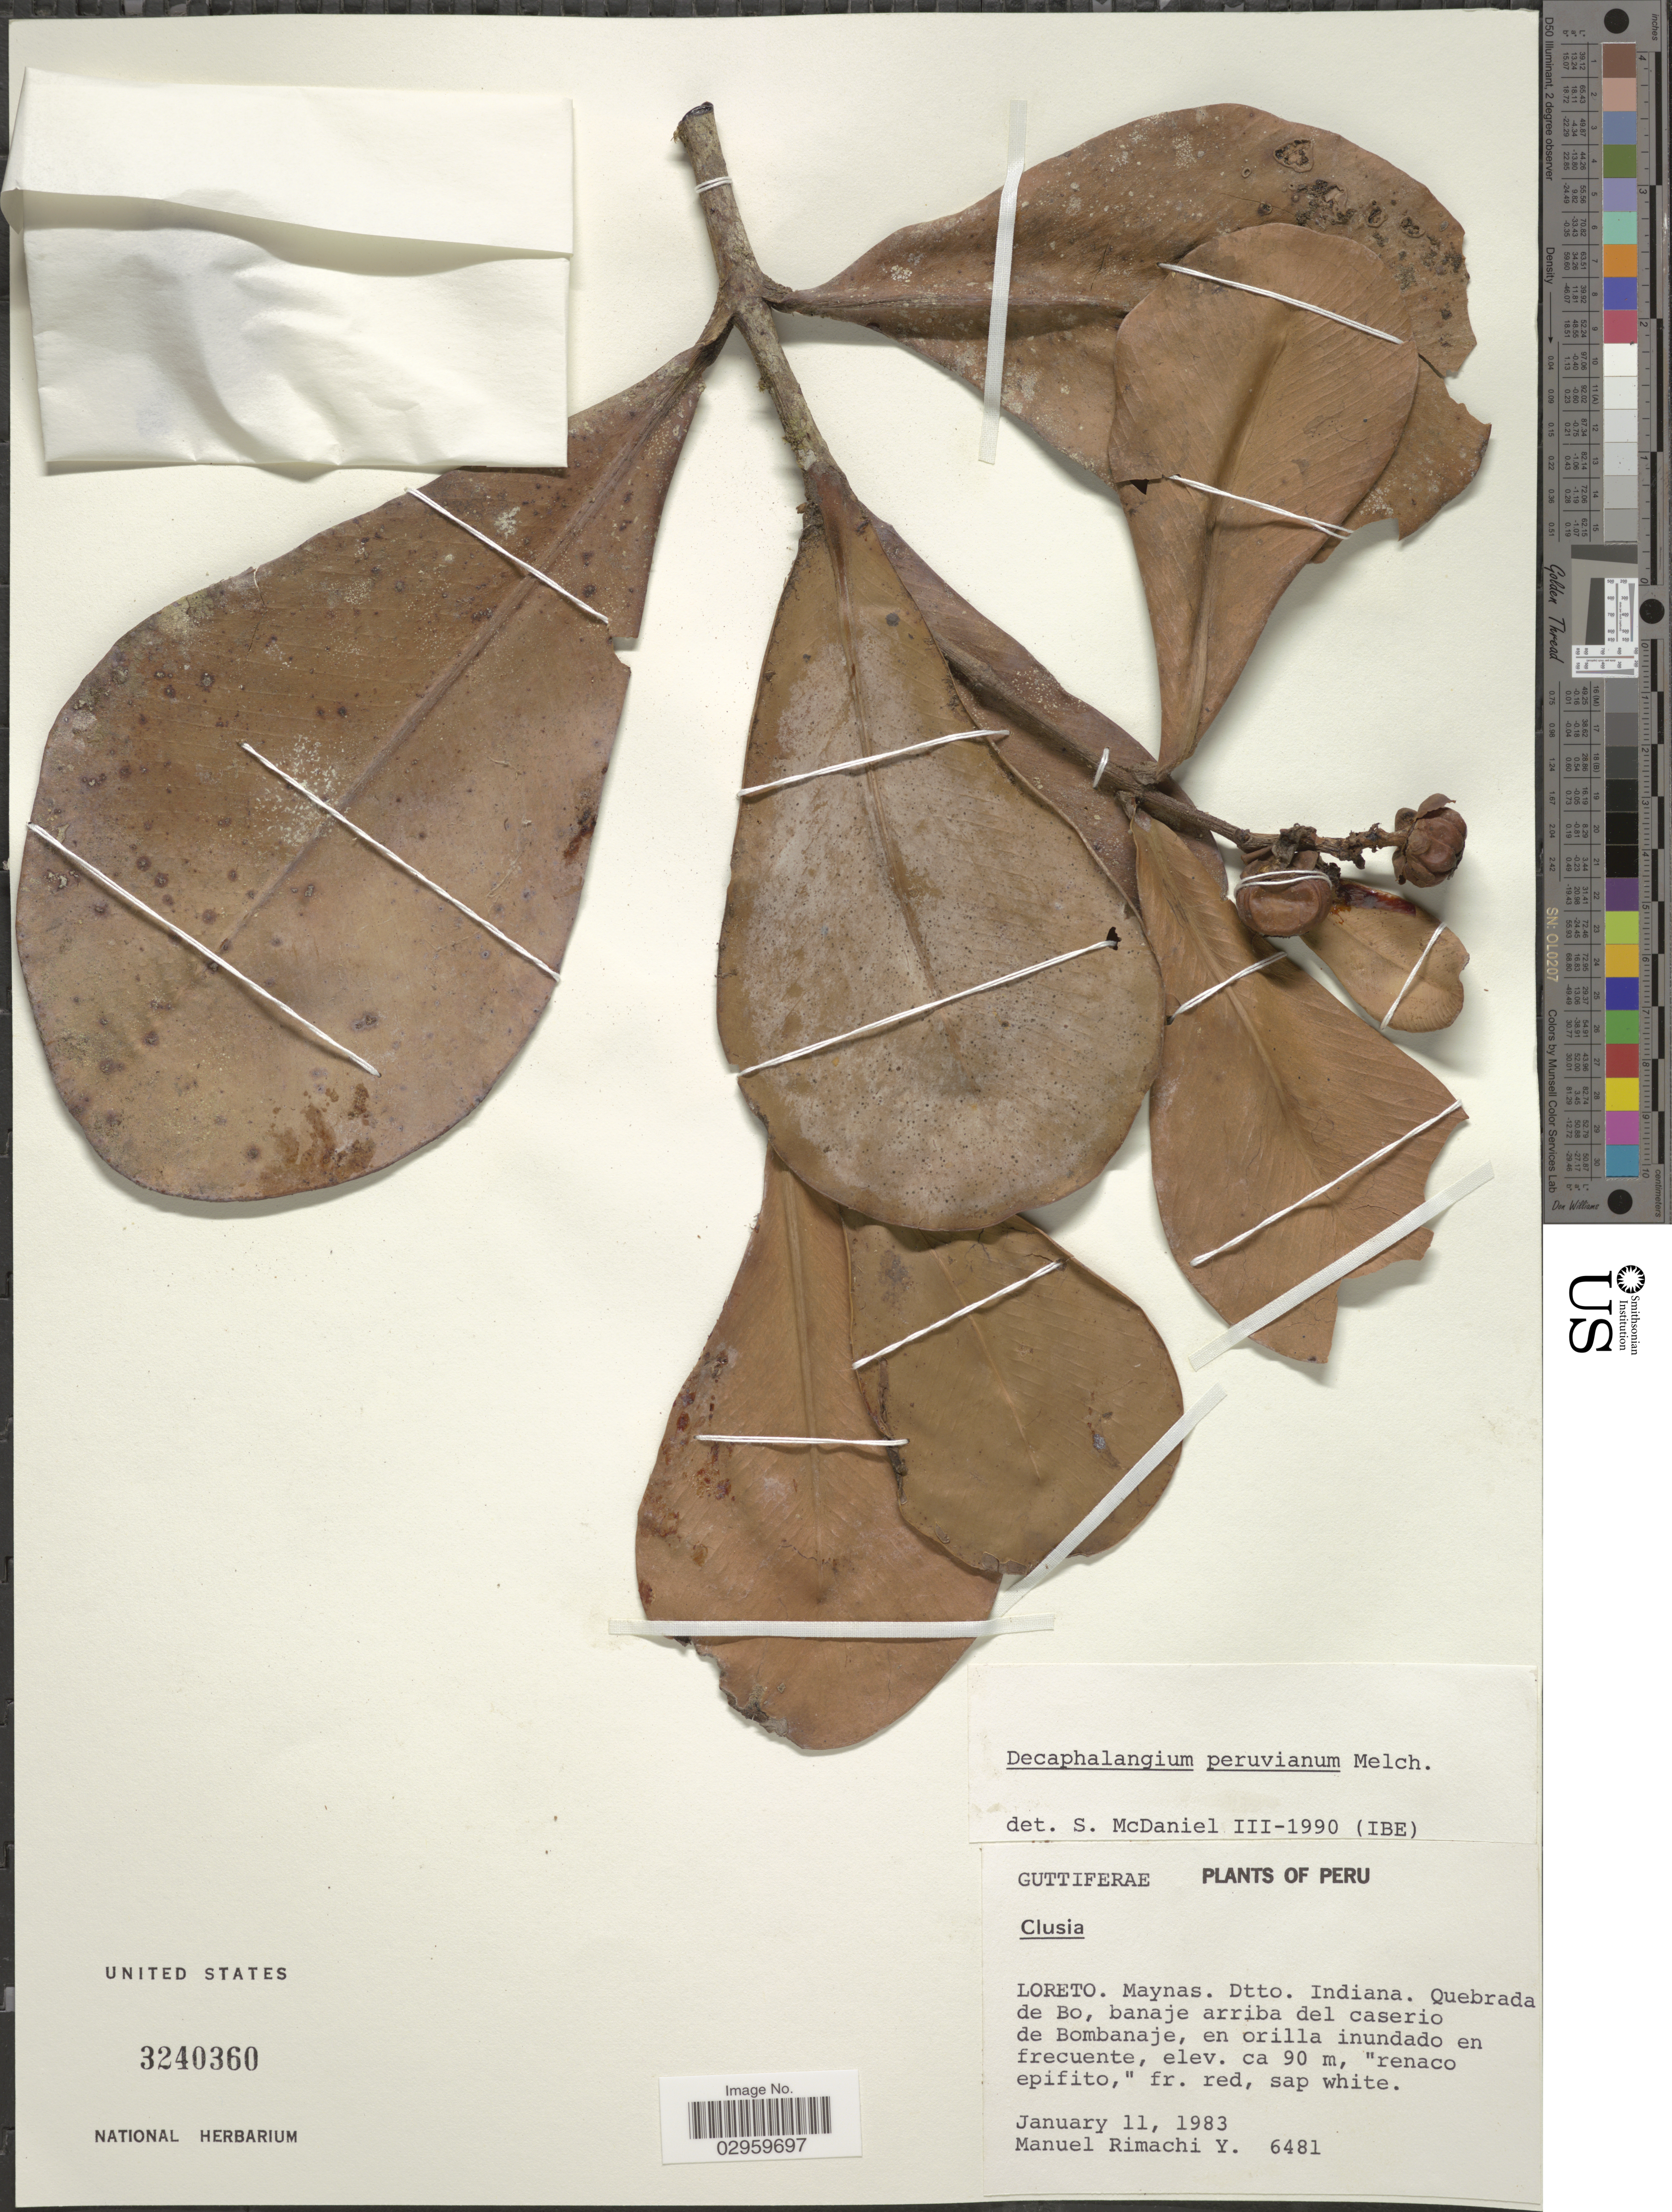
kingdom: Plantae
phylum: Tracheophyta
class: Magnoliopsida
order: Malpighiales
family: Clusiaceae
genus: Clusia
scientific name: Clusia nigrolineata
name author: P.F. Stevens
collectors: M. Rimachi Y.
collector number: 6481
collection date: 1983-01-11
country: Peru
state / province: Loreto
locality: Maynas. Dtto. Indiana. Quebrada de Bo, banaje arriba del caserio de Bombanaje, en orilla inundado en frecuente.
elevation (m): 90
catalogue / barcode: US 3240360